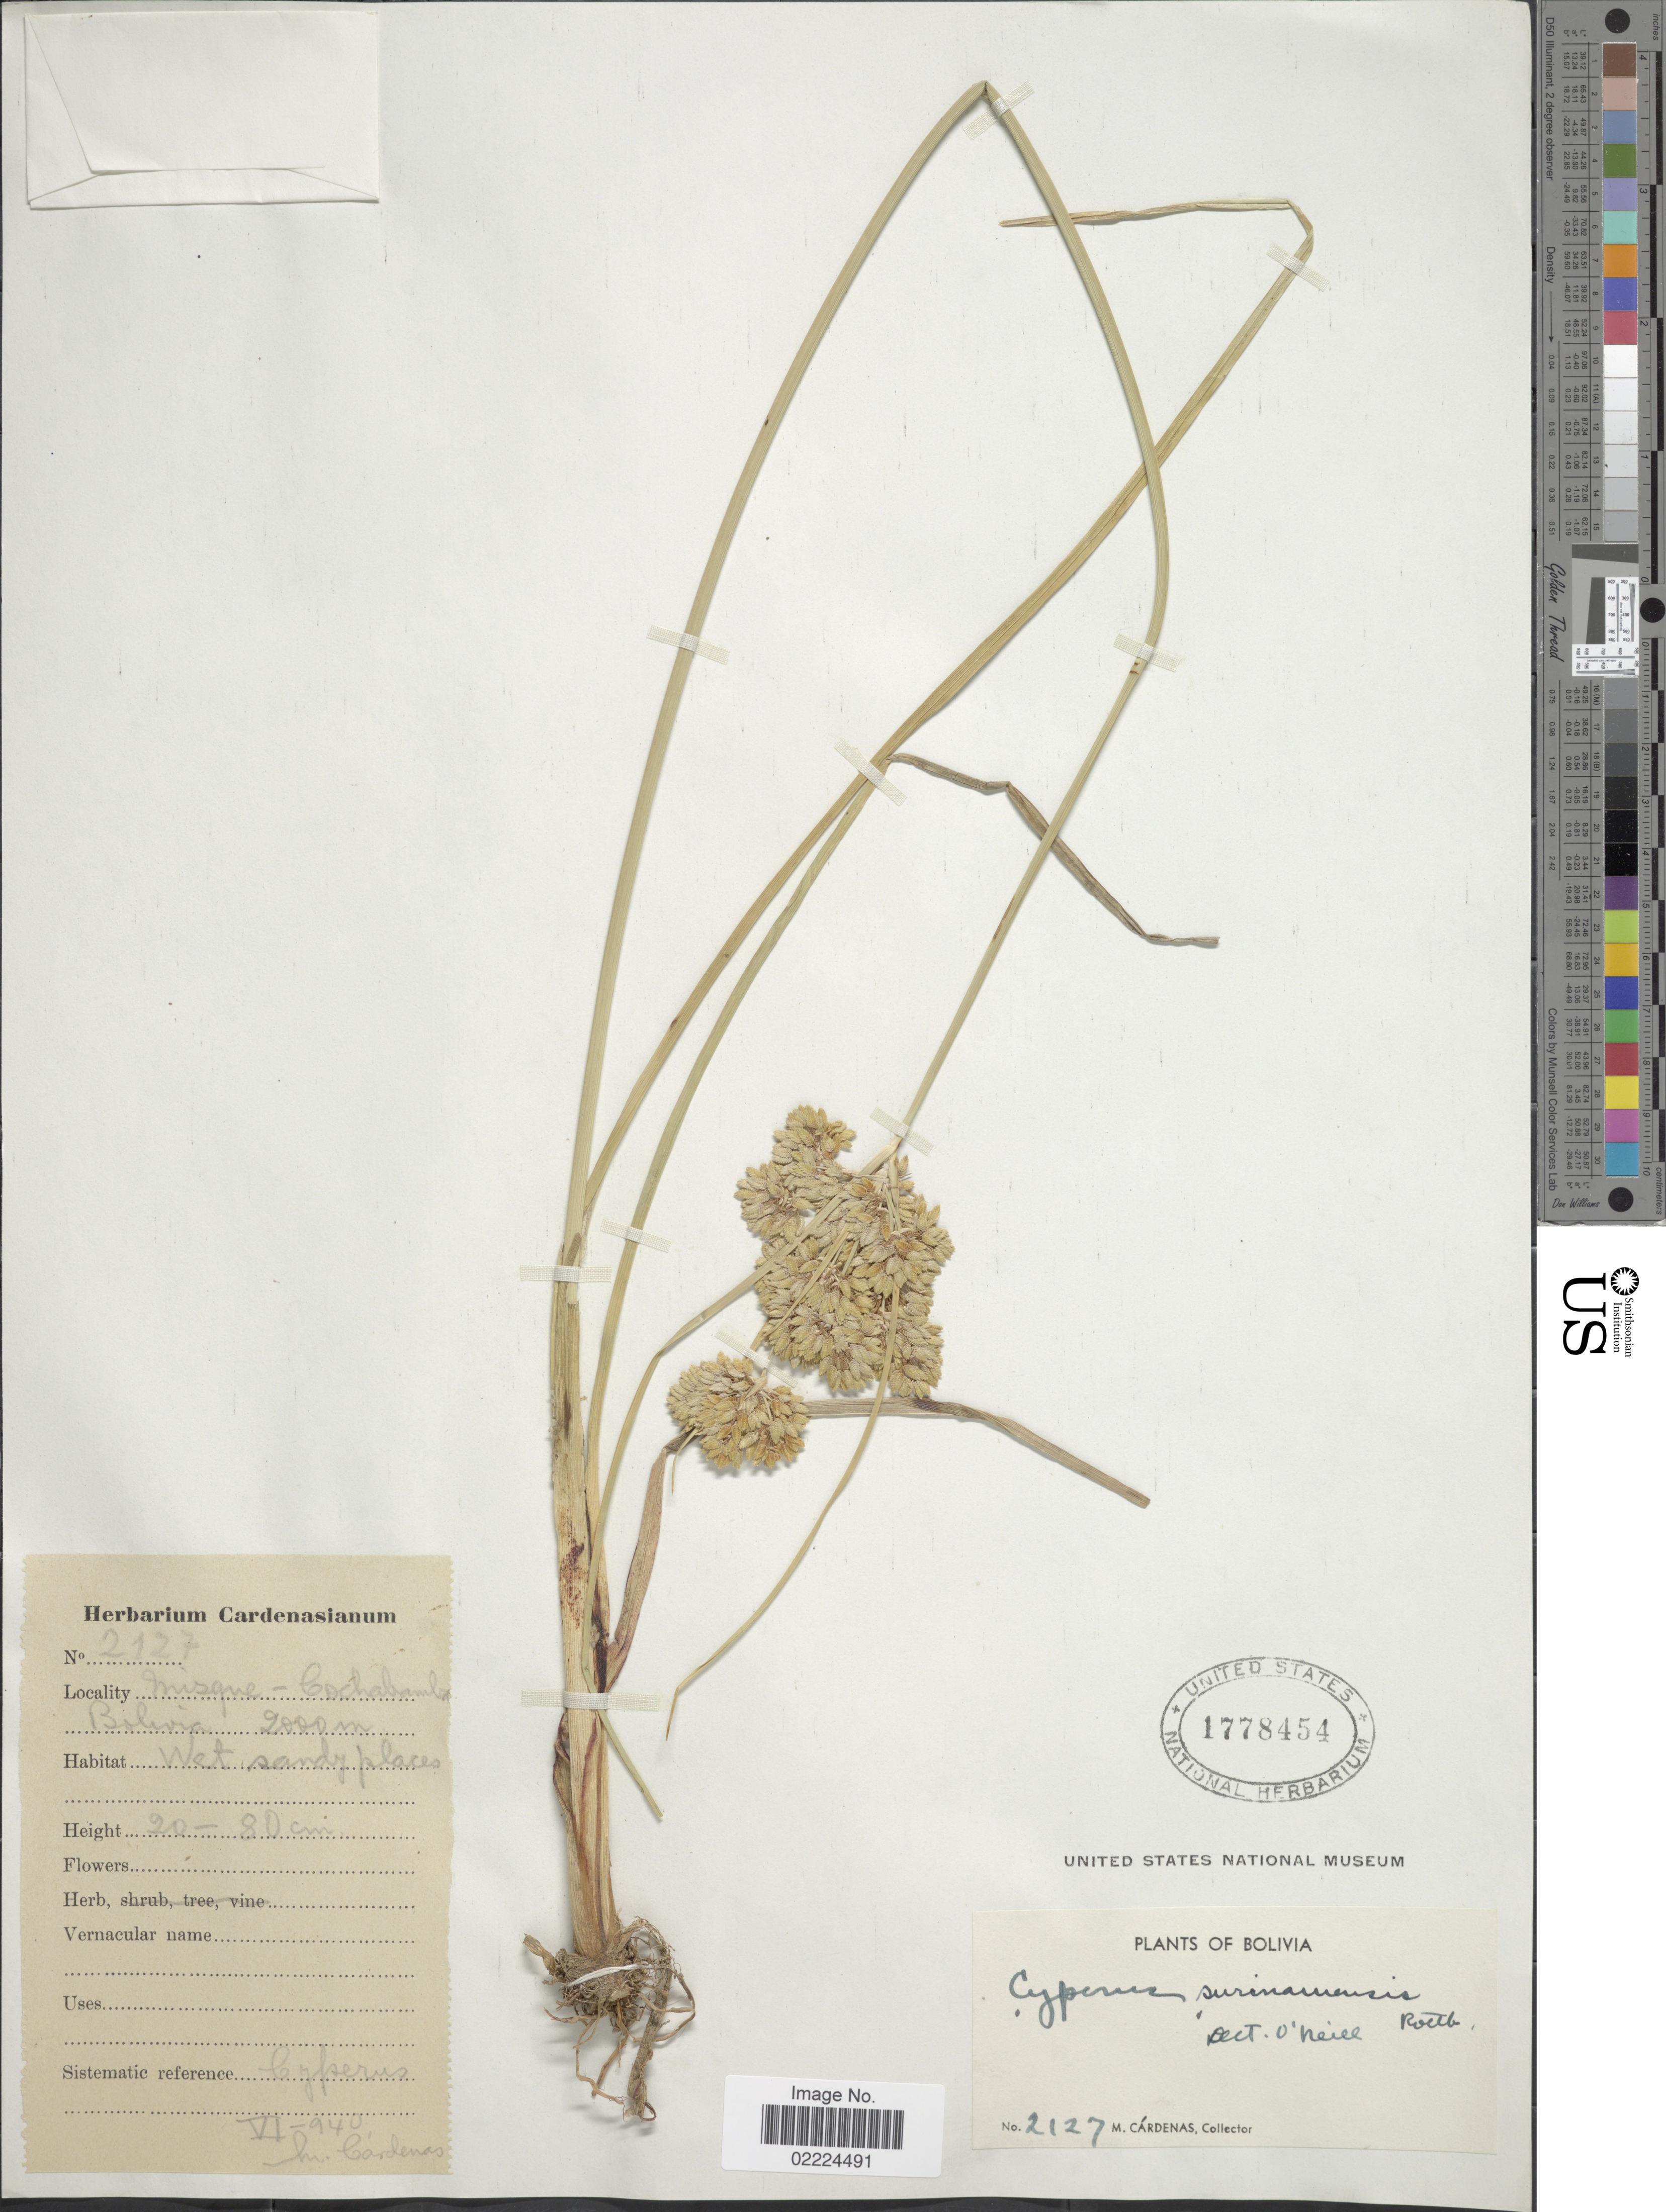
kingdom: Plantae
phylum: Tracheophyta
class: Liliopsida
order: Poales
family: Cyperaceae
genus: Cyperus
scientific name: Cyperus surinamensis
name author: Rottb.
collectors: M. Cárdenas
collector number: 2127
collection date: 1940-06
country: Bolivia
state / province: Cochabamba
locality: Misque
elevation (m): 2000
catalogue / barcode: US 1778454